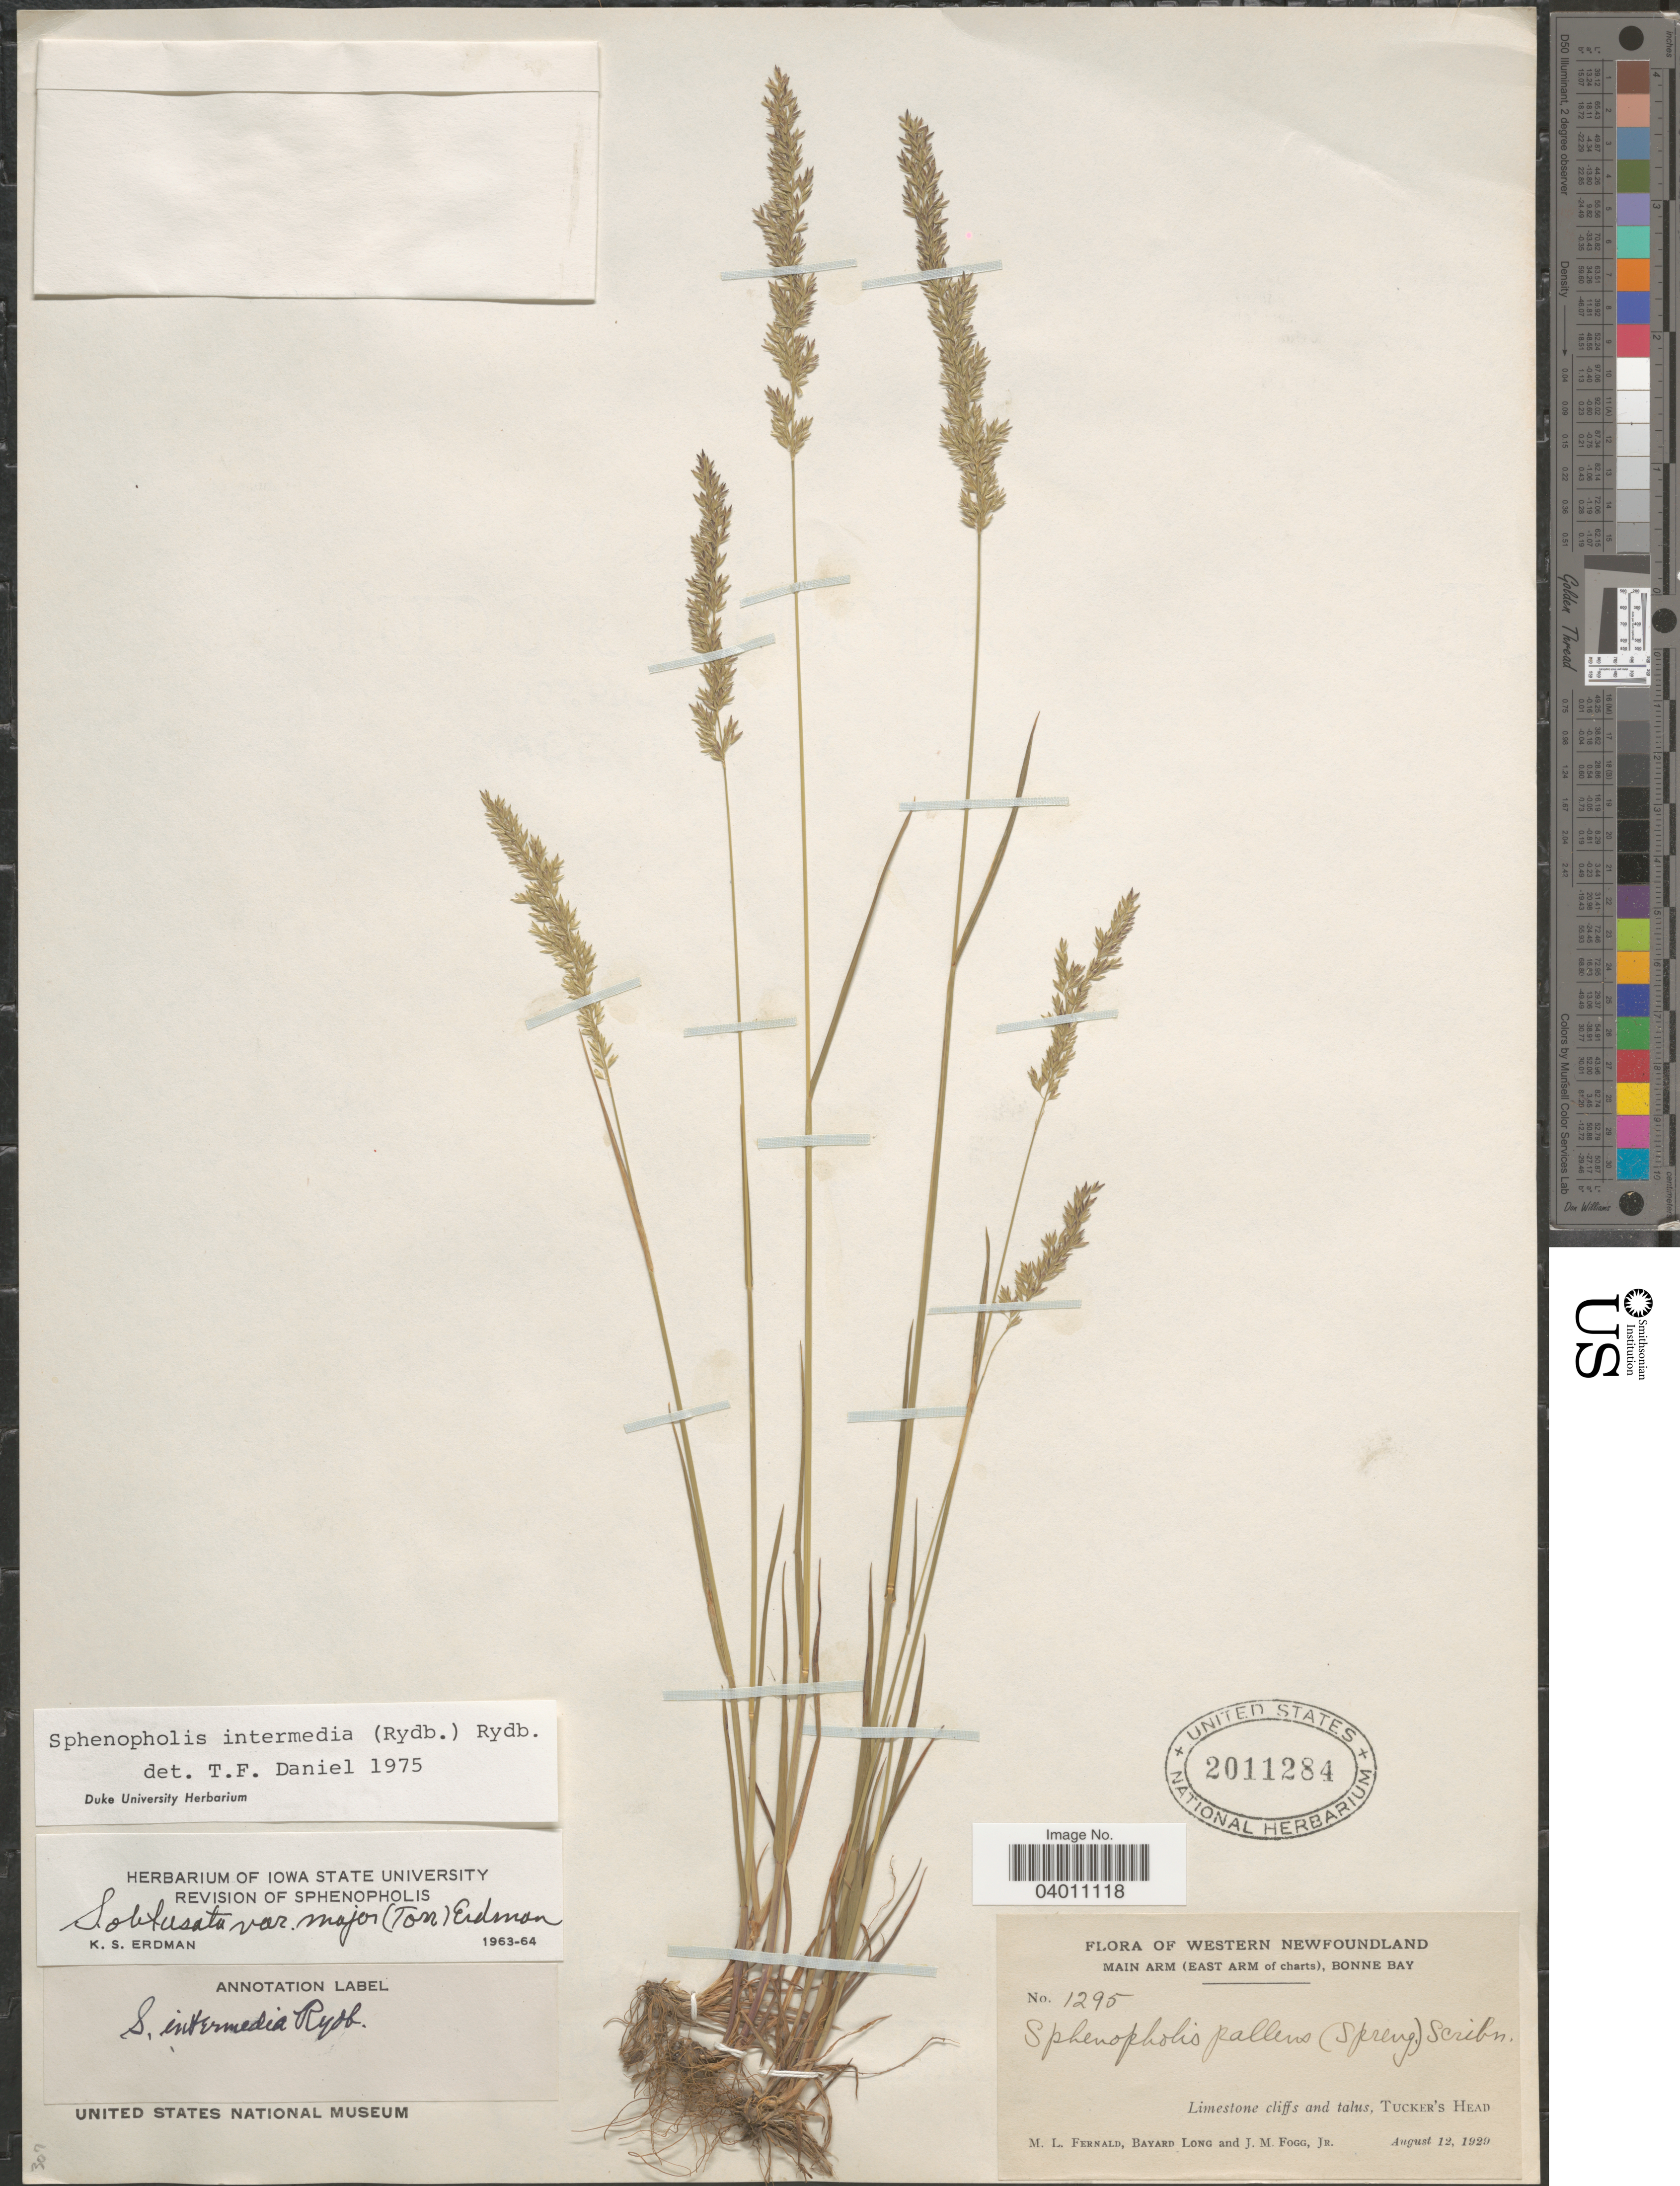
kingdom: Plantae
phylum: Tracheophyta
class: Liliopsida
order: Poales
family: Poaceae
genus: Sphenopholis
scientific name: Sphenopholis intermedia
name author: (Rydb.) Rydb.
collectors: M. L. Fernald, B. Long & J. Fogg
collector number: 1295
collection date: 1929-08-12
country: Canada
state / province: Newfoundland and Labrador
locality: Western Newfoundland. Main Arm (East Arm of charts), Bonne Bay. Limestone cliffs and talus, Tucker's Head.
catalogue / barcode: US 2011284